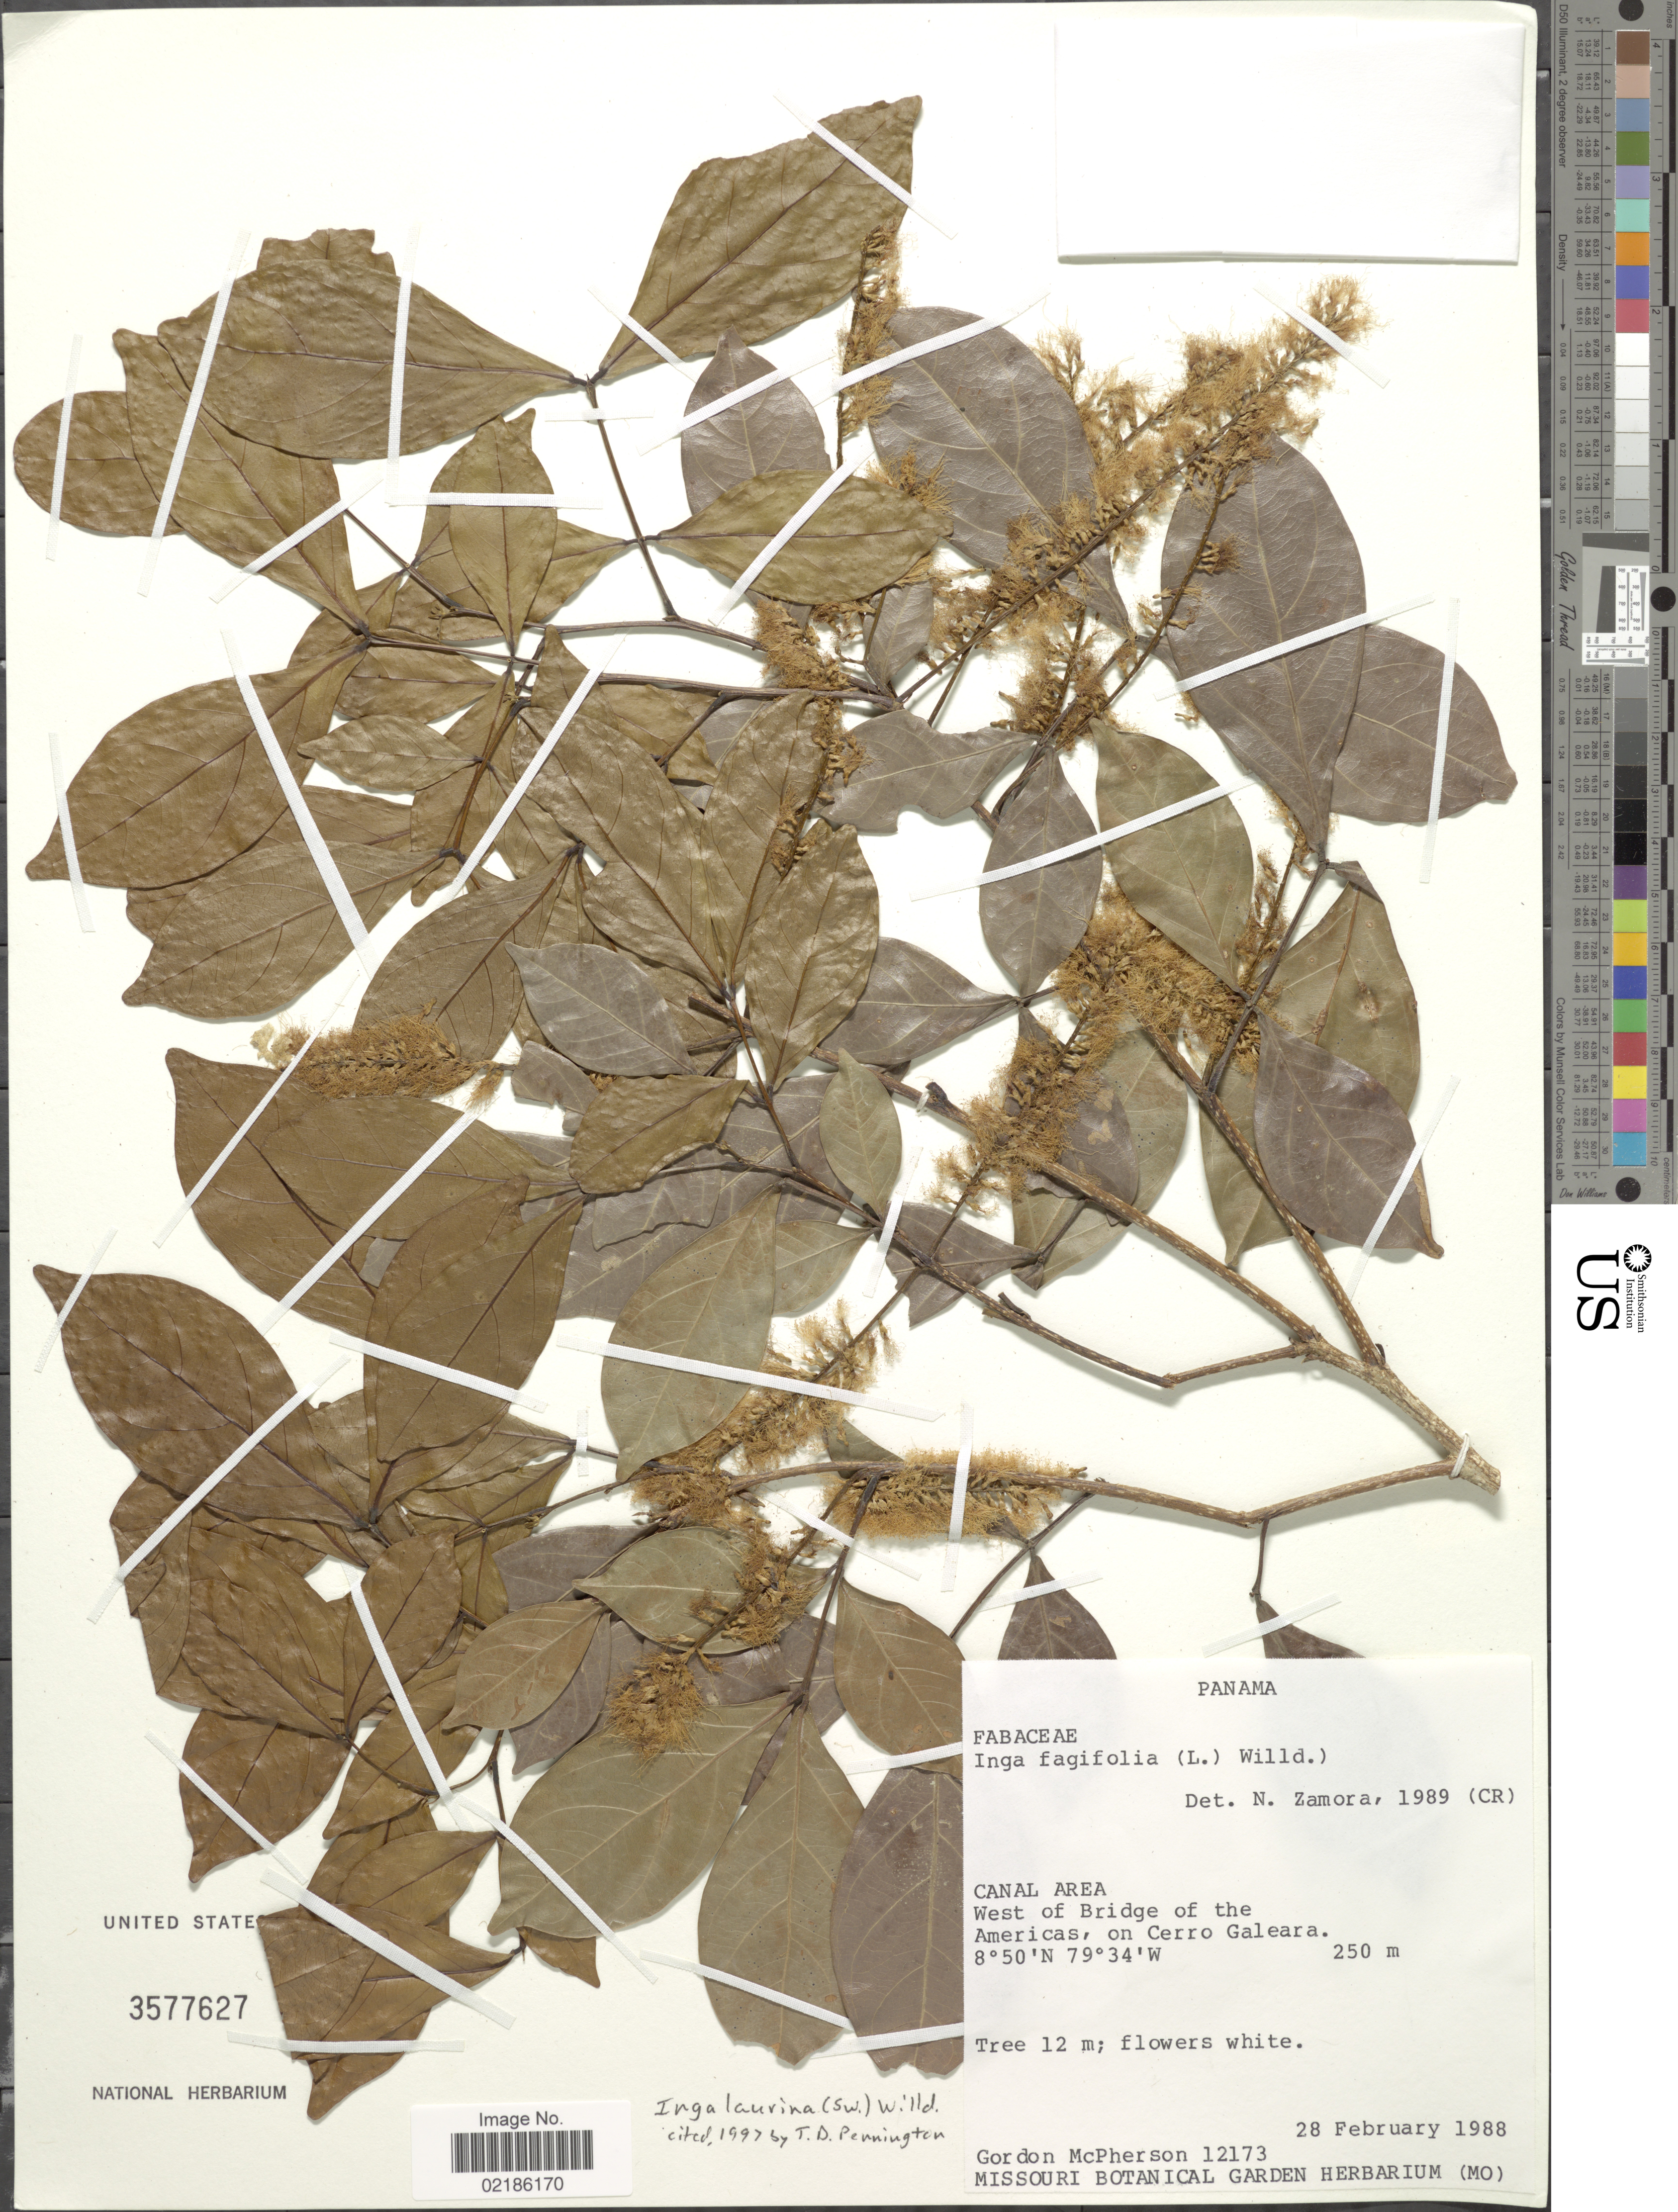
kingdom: Plantae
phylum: Tracheophyta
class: Magnoliopsida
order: Fabales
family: Fabaceae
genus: Inga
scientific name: Inga laurina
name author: (Sw.) Willd.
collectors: G. McPherson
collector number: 12173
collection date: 1988-02-28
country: Panama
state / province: Colón / Panamá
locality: Canal Area. West of bridge of the Americas, on Cerro Galeara.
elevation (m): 250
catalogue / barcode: US 3577627